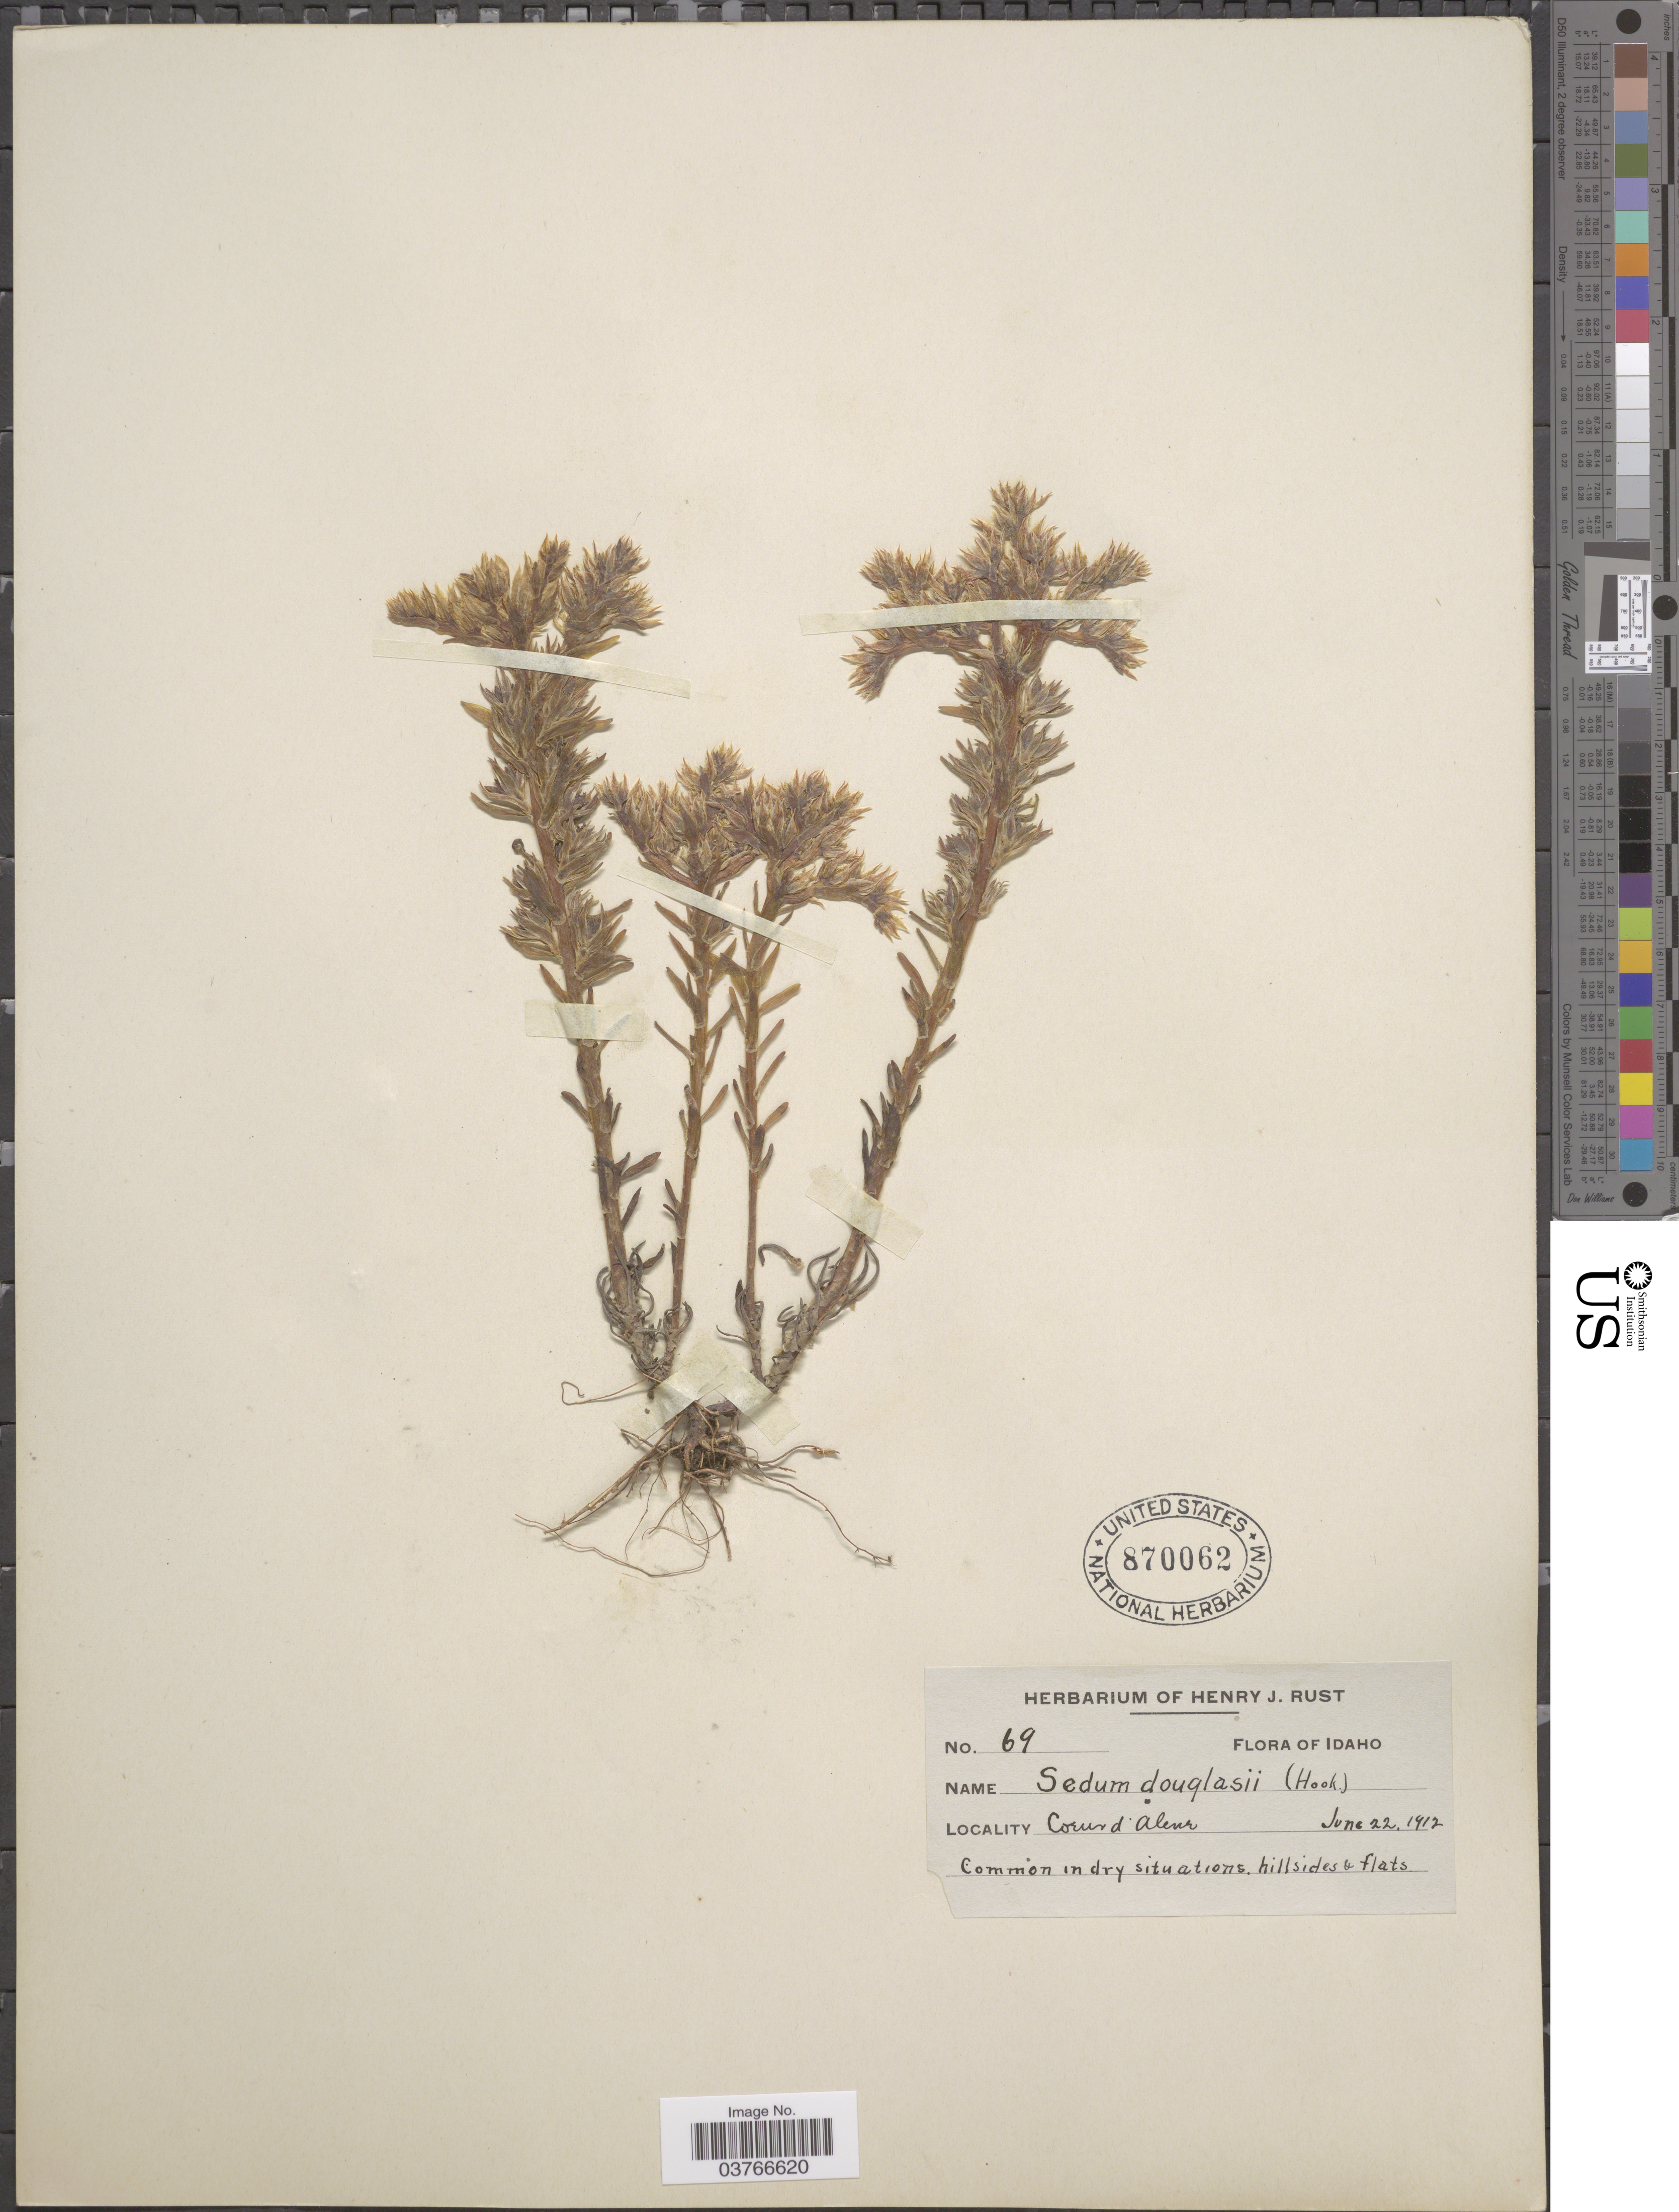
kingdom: Plantae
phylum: Tracheophyta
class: Magnoliopsida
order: Saxifragales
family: Crassulaceae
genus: Sedum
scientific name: Sedum stenopetalum var. stenopetalum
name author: Pursh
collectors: ex herb. Henry J. Rust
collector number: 69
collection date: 1912-06-22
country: United States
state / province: Idaho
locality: Coeur d'Alene.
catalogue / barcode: US 870062